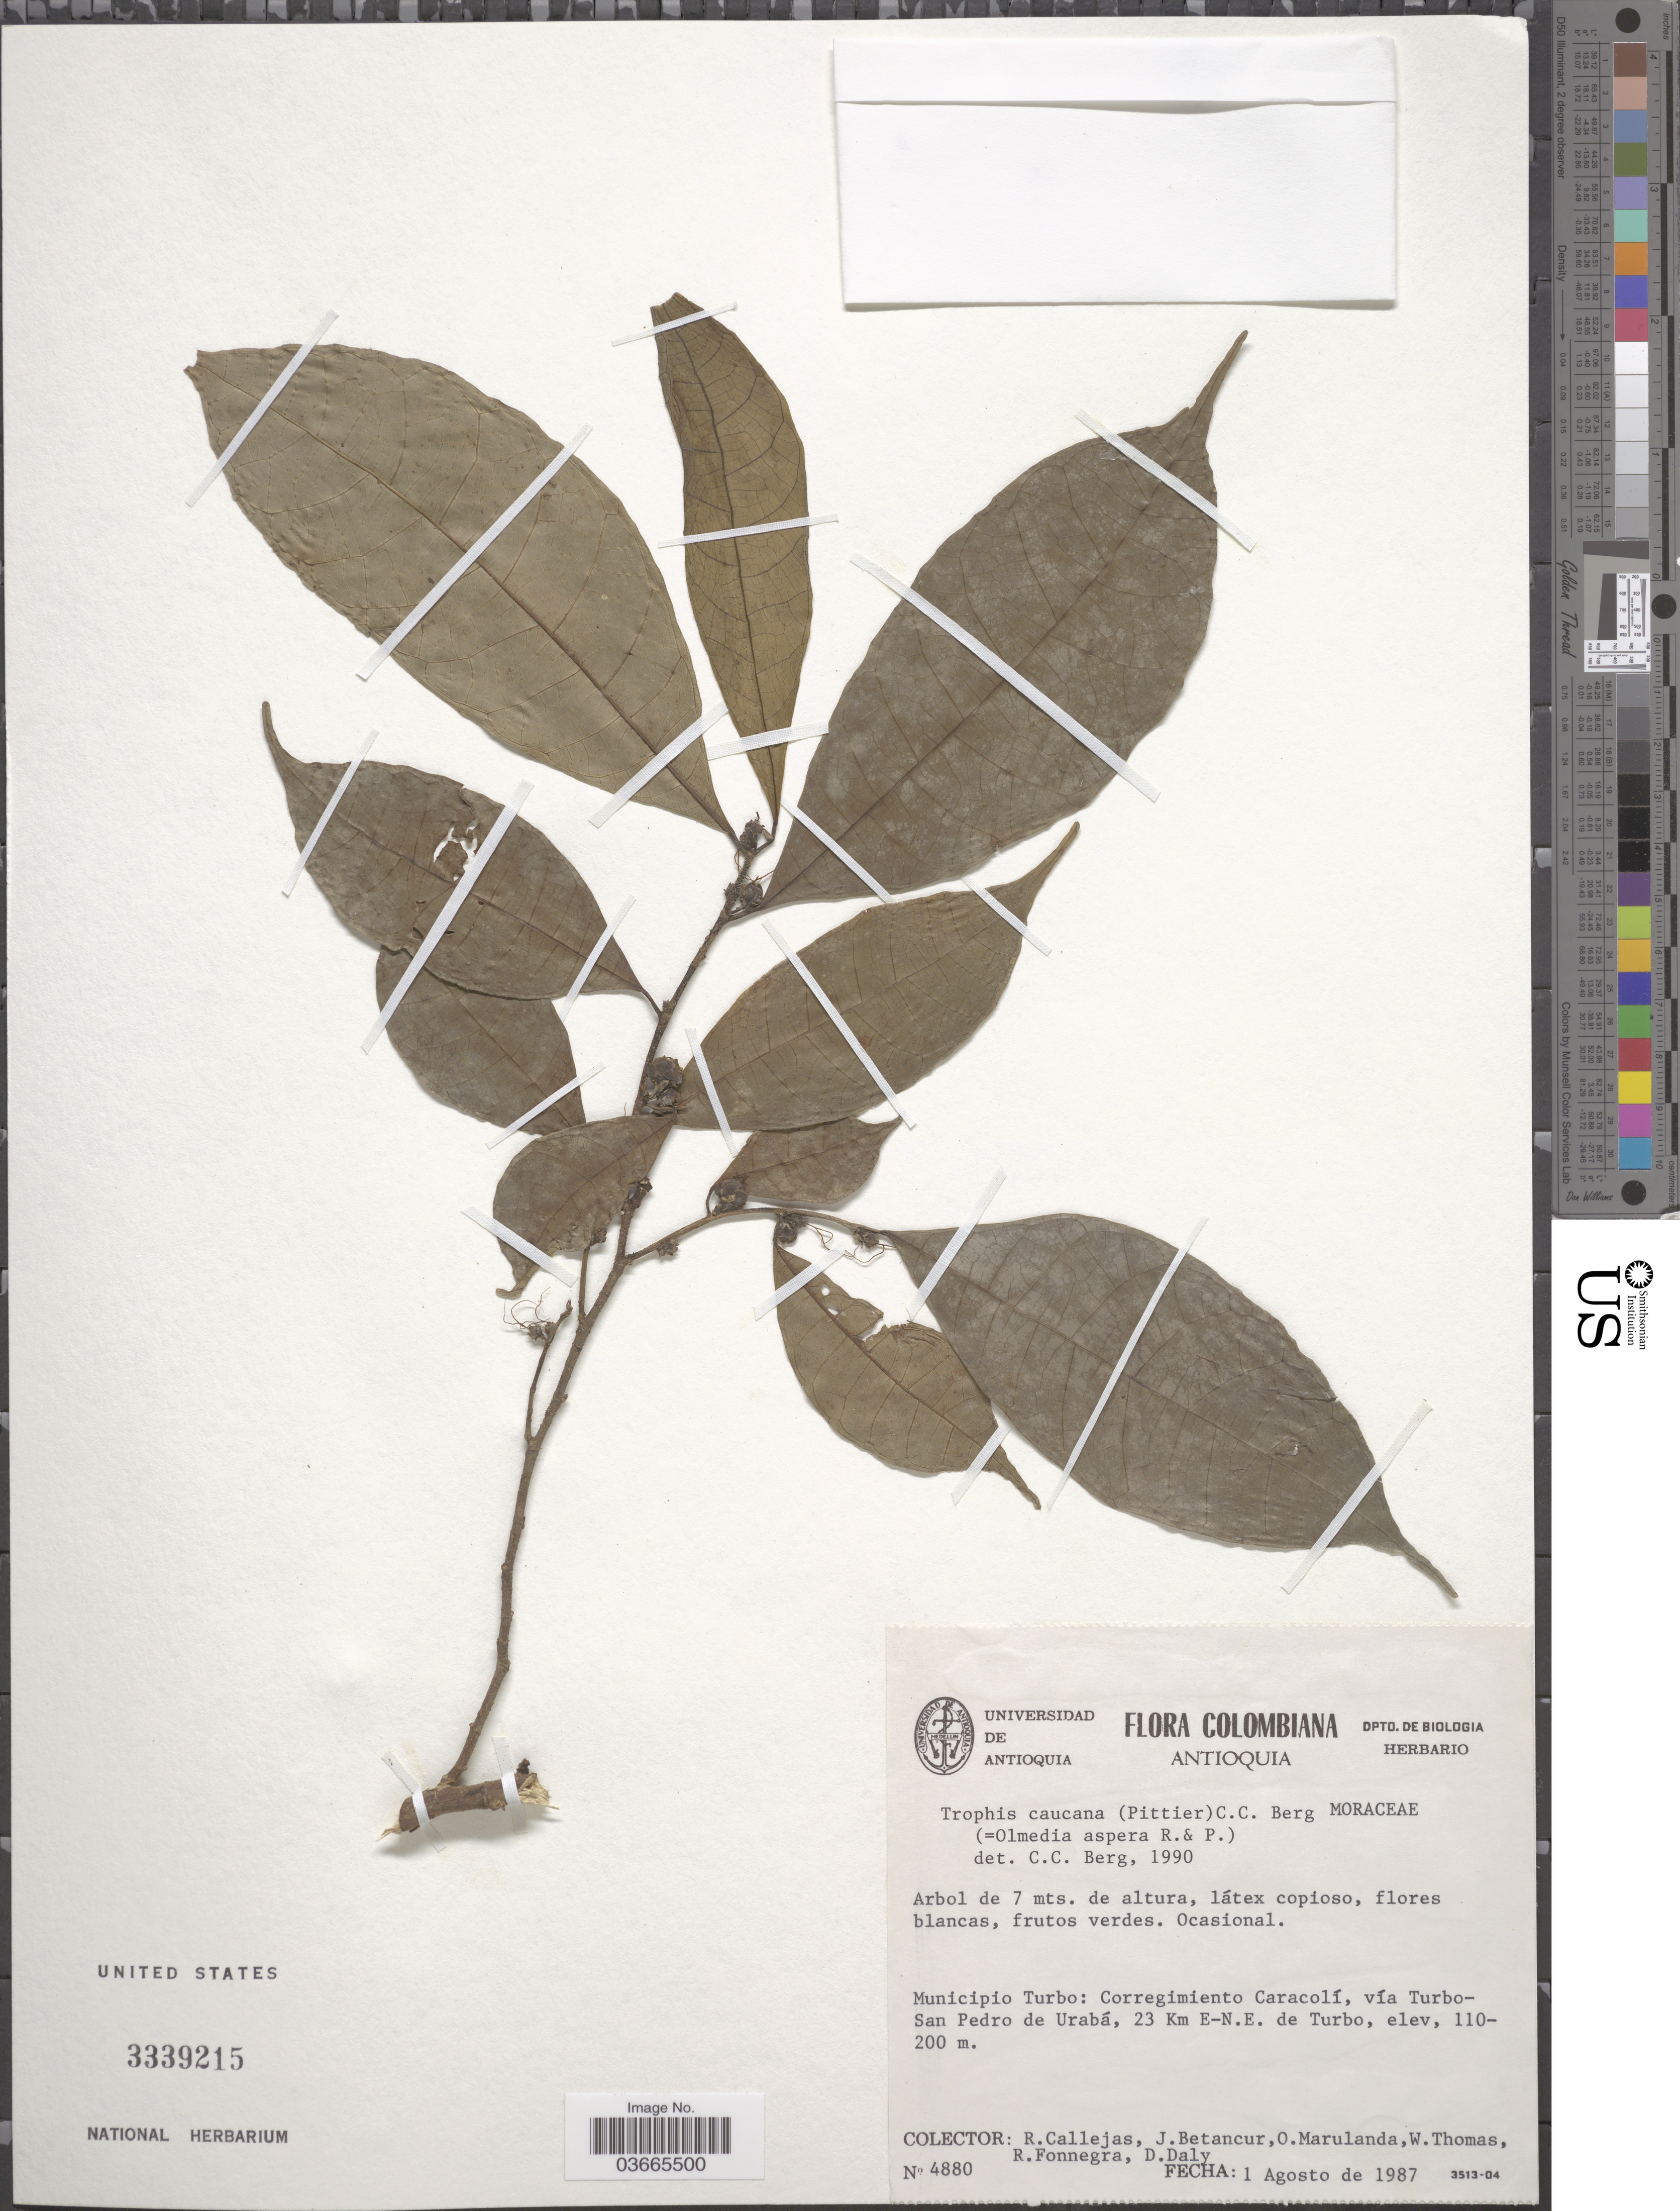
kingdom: Plantae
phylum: Tracheophyta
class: Magnoliopsida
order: Rosales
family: Moraceae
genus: Olmedia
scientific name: Olmedia aspera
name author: Ruiz & Pav.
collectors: R. Callejas, J. Betancur, O. Marulanda, W. Thomas & et al.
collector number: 4880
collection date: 1987-08-01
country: Colombia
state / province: Antioquia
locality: Municipio Turbo: Corregimiento Caracolí, vía Turbo-San Pedro de Urabá, 23 Km E-N.E. de Turbo.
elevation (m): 110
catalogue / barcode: US 3339215